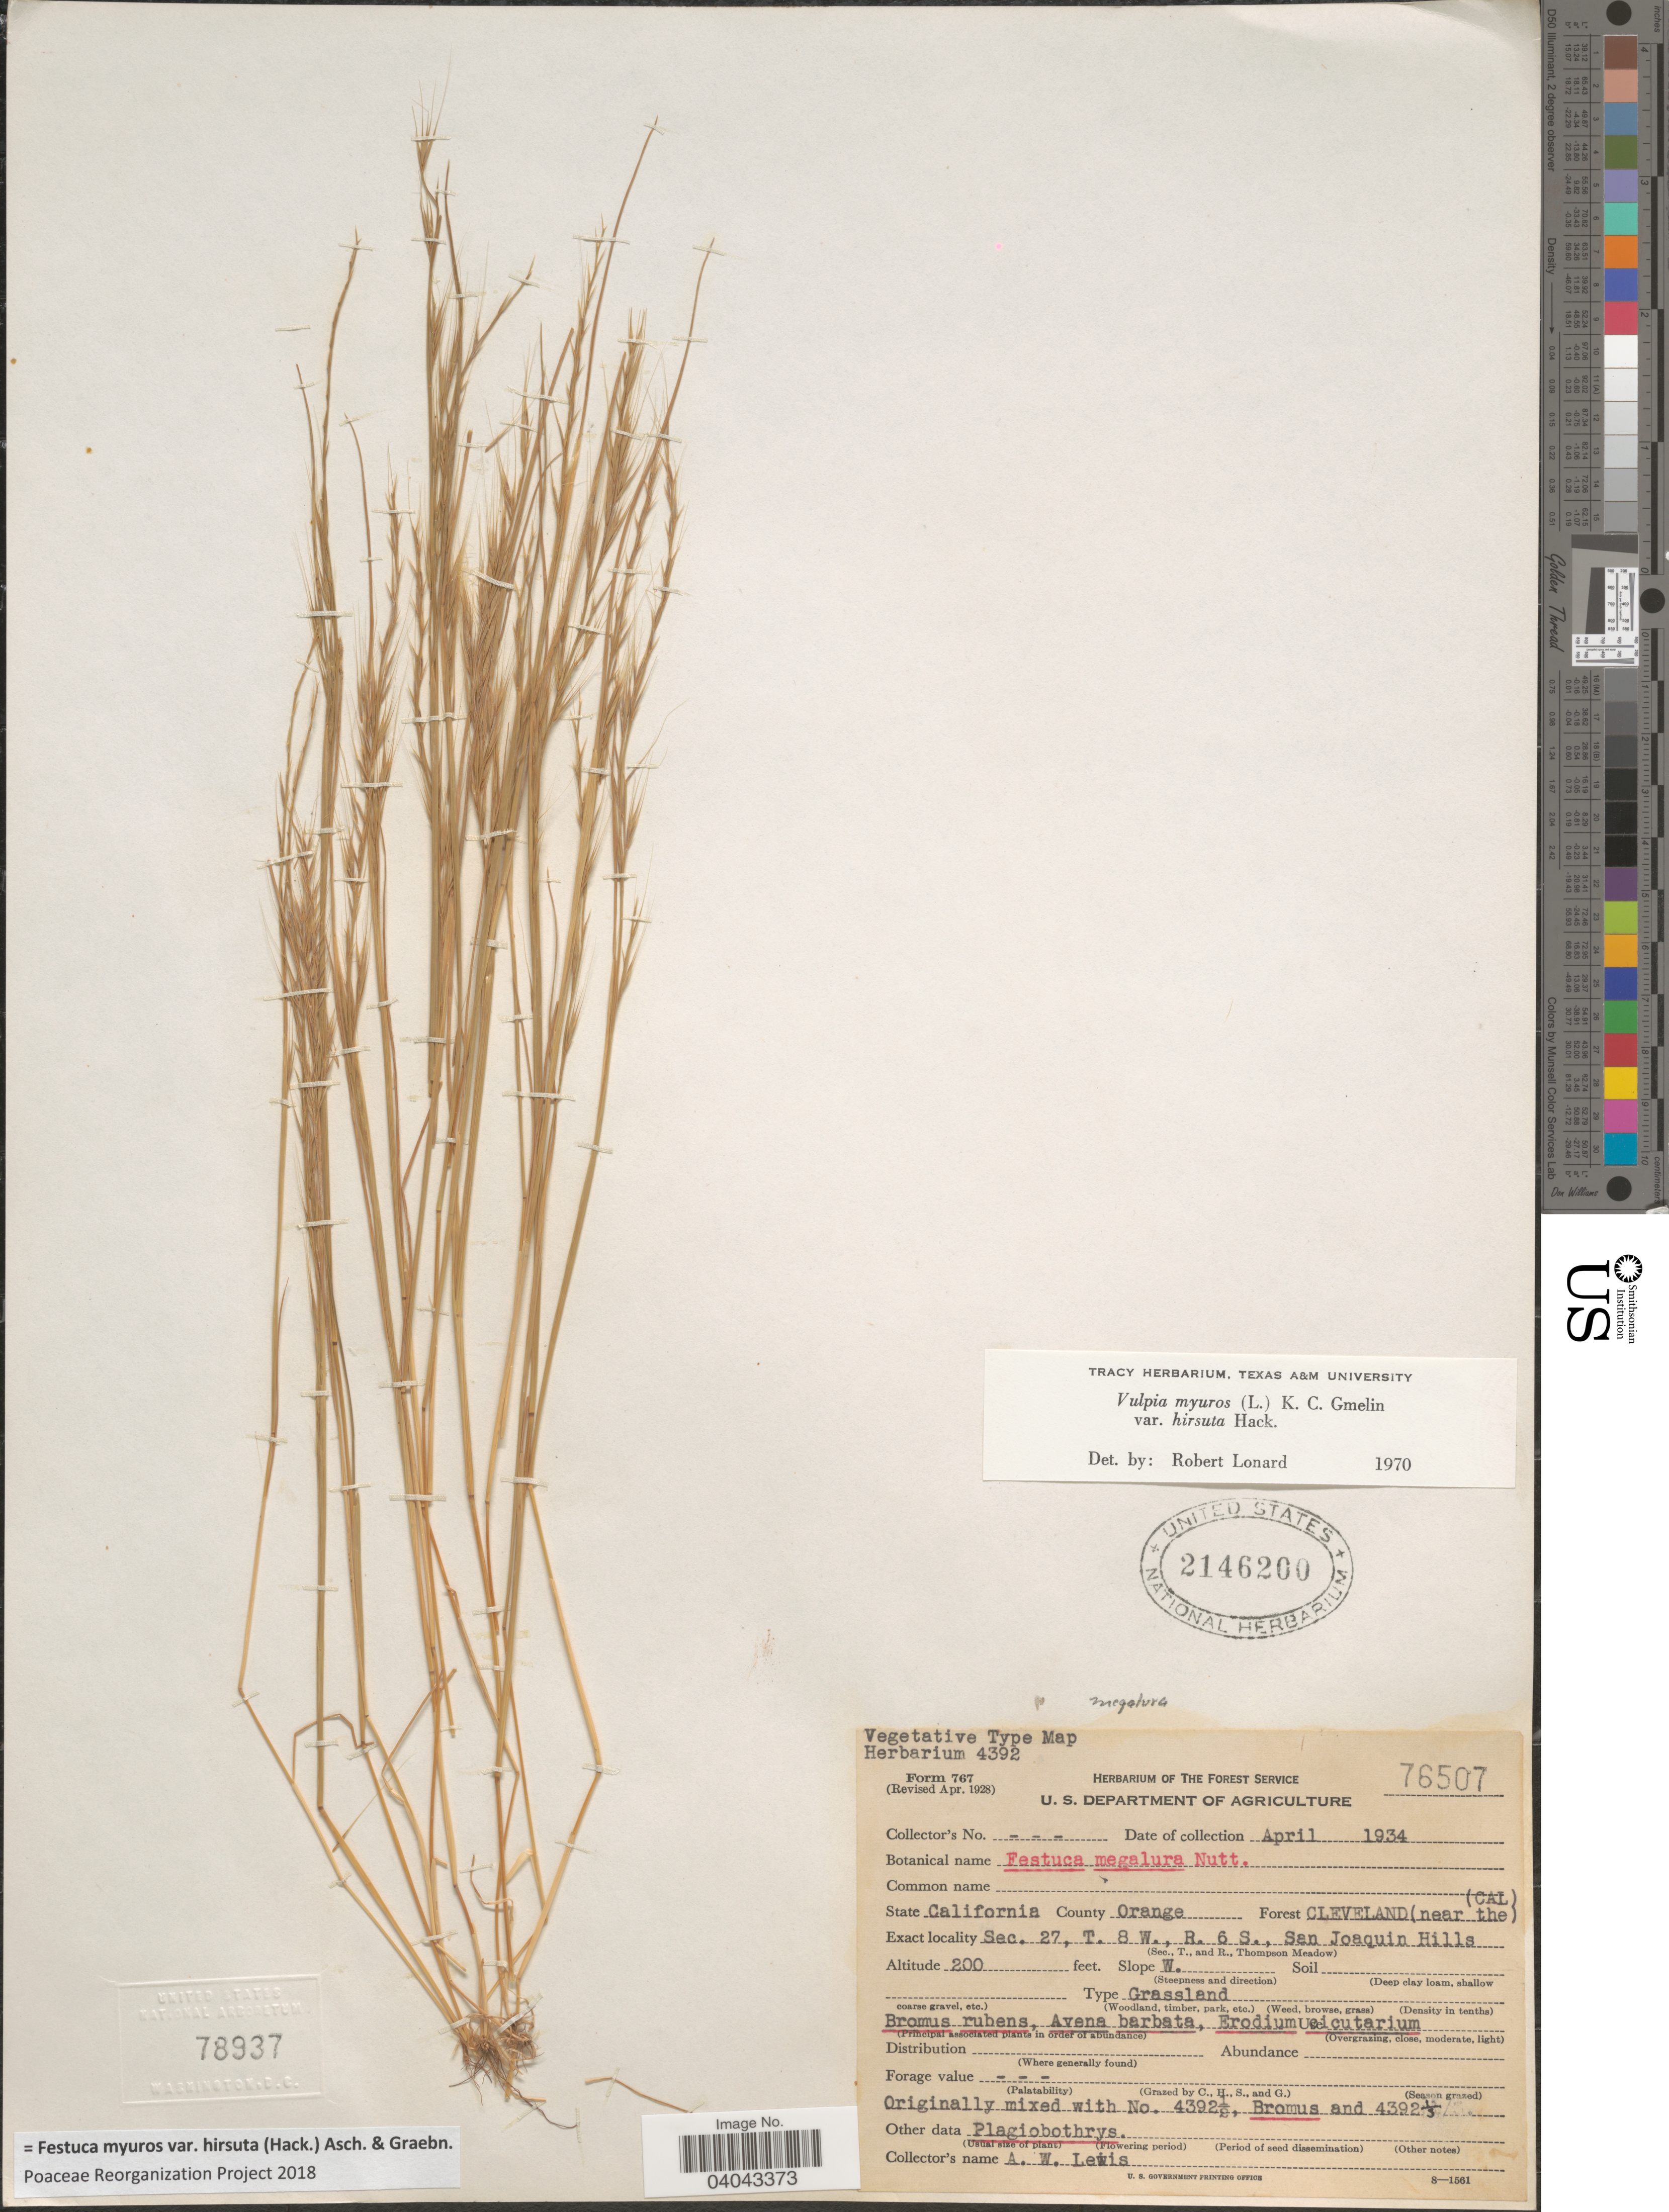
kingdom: Plantae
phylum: Tracheophyta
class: Liliopsida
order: Poales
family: Poaceae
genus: Festuca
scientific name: Festuca myuros var. hirsuta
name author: (Hack.) Asch. & Graebn.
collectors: A. Lewis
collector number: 76507?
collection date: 1934-04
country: United States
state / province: California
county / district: Orange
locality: County Orange. Forest Cleveland (near the CAL). Sec. 27, T. 8 W., R. 6 S., San Joaquin Hills. Slope W.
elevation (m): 61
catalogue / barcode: US 2146200